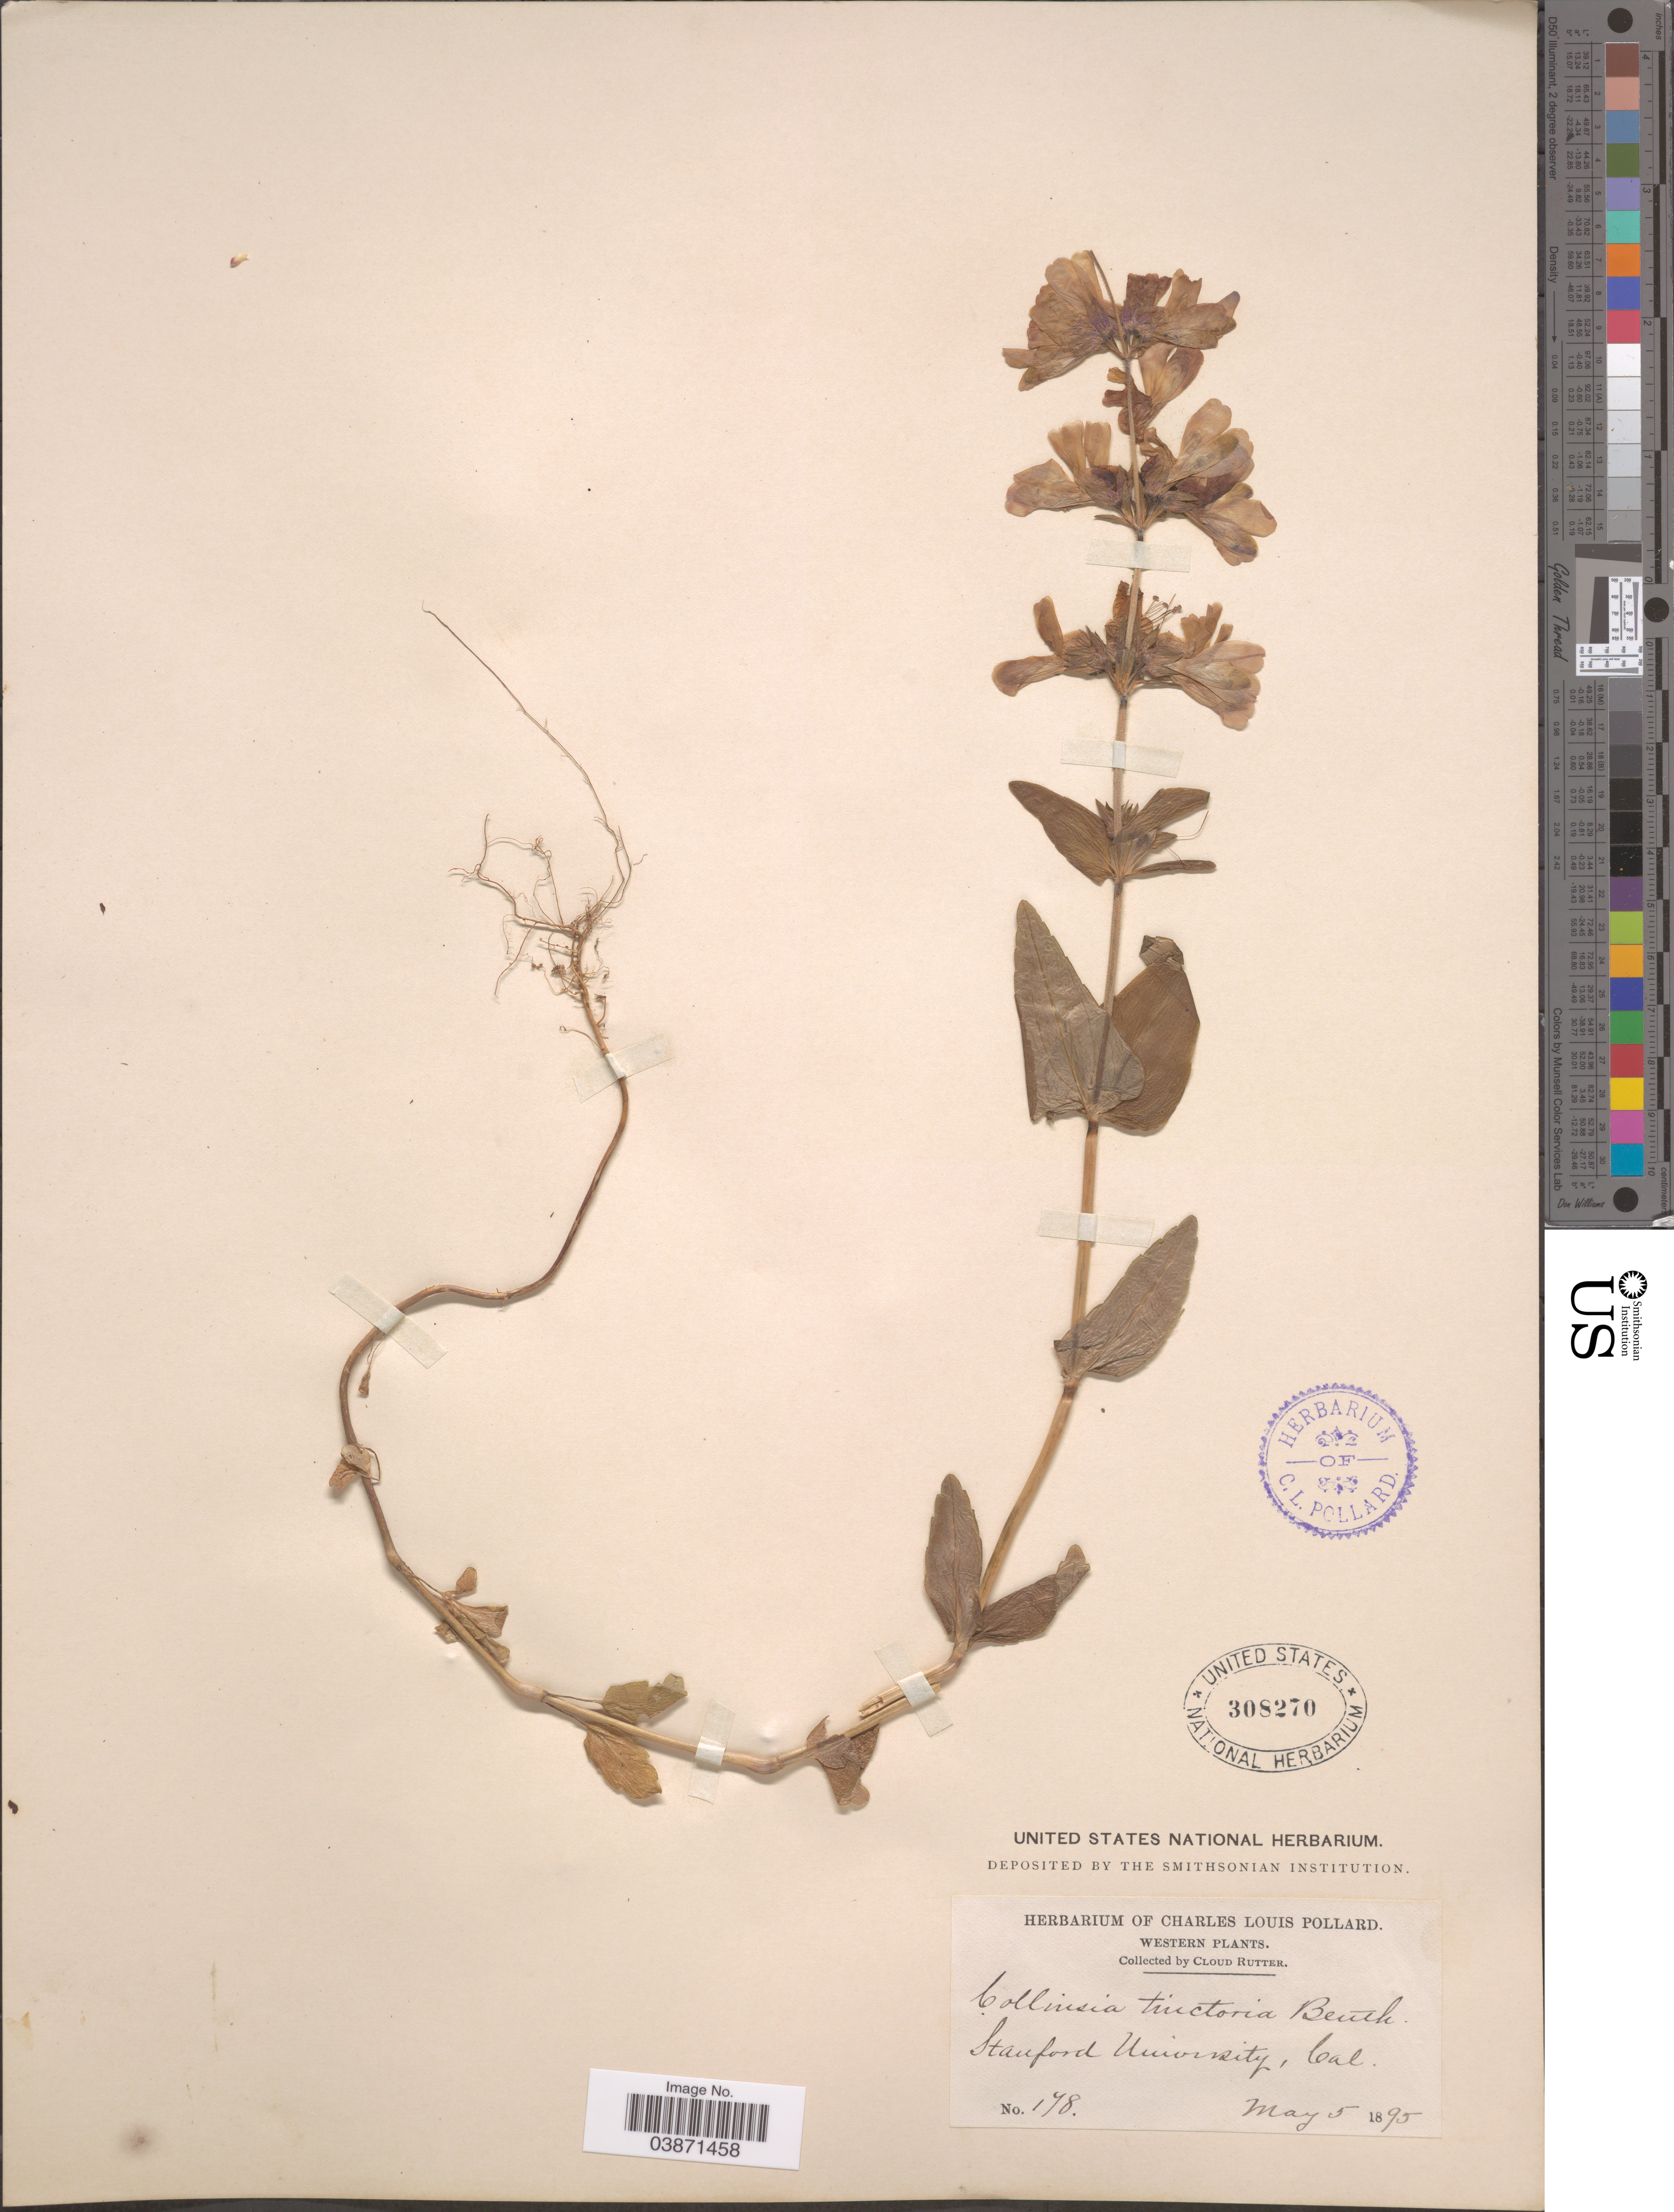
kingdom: Plantae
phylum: Tracheophyta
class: Magnoliopsida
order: Lamiales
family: Plantaginaceae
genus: Collinsia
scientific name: Collinsia tinctoria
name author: Hartw. ex Benth.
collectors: C. Rutter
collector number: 178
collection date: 1895-05-05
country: United States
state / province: California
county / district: Santa Clara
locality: Western. Stanford University.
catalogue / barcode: US 308270